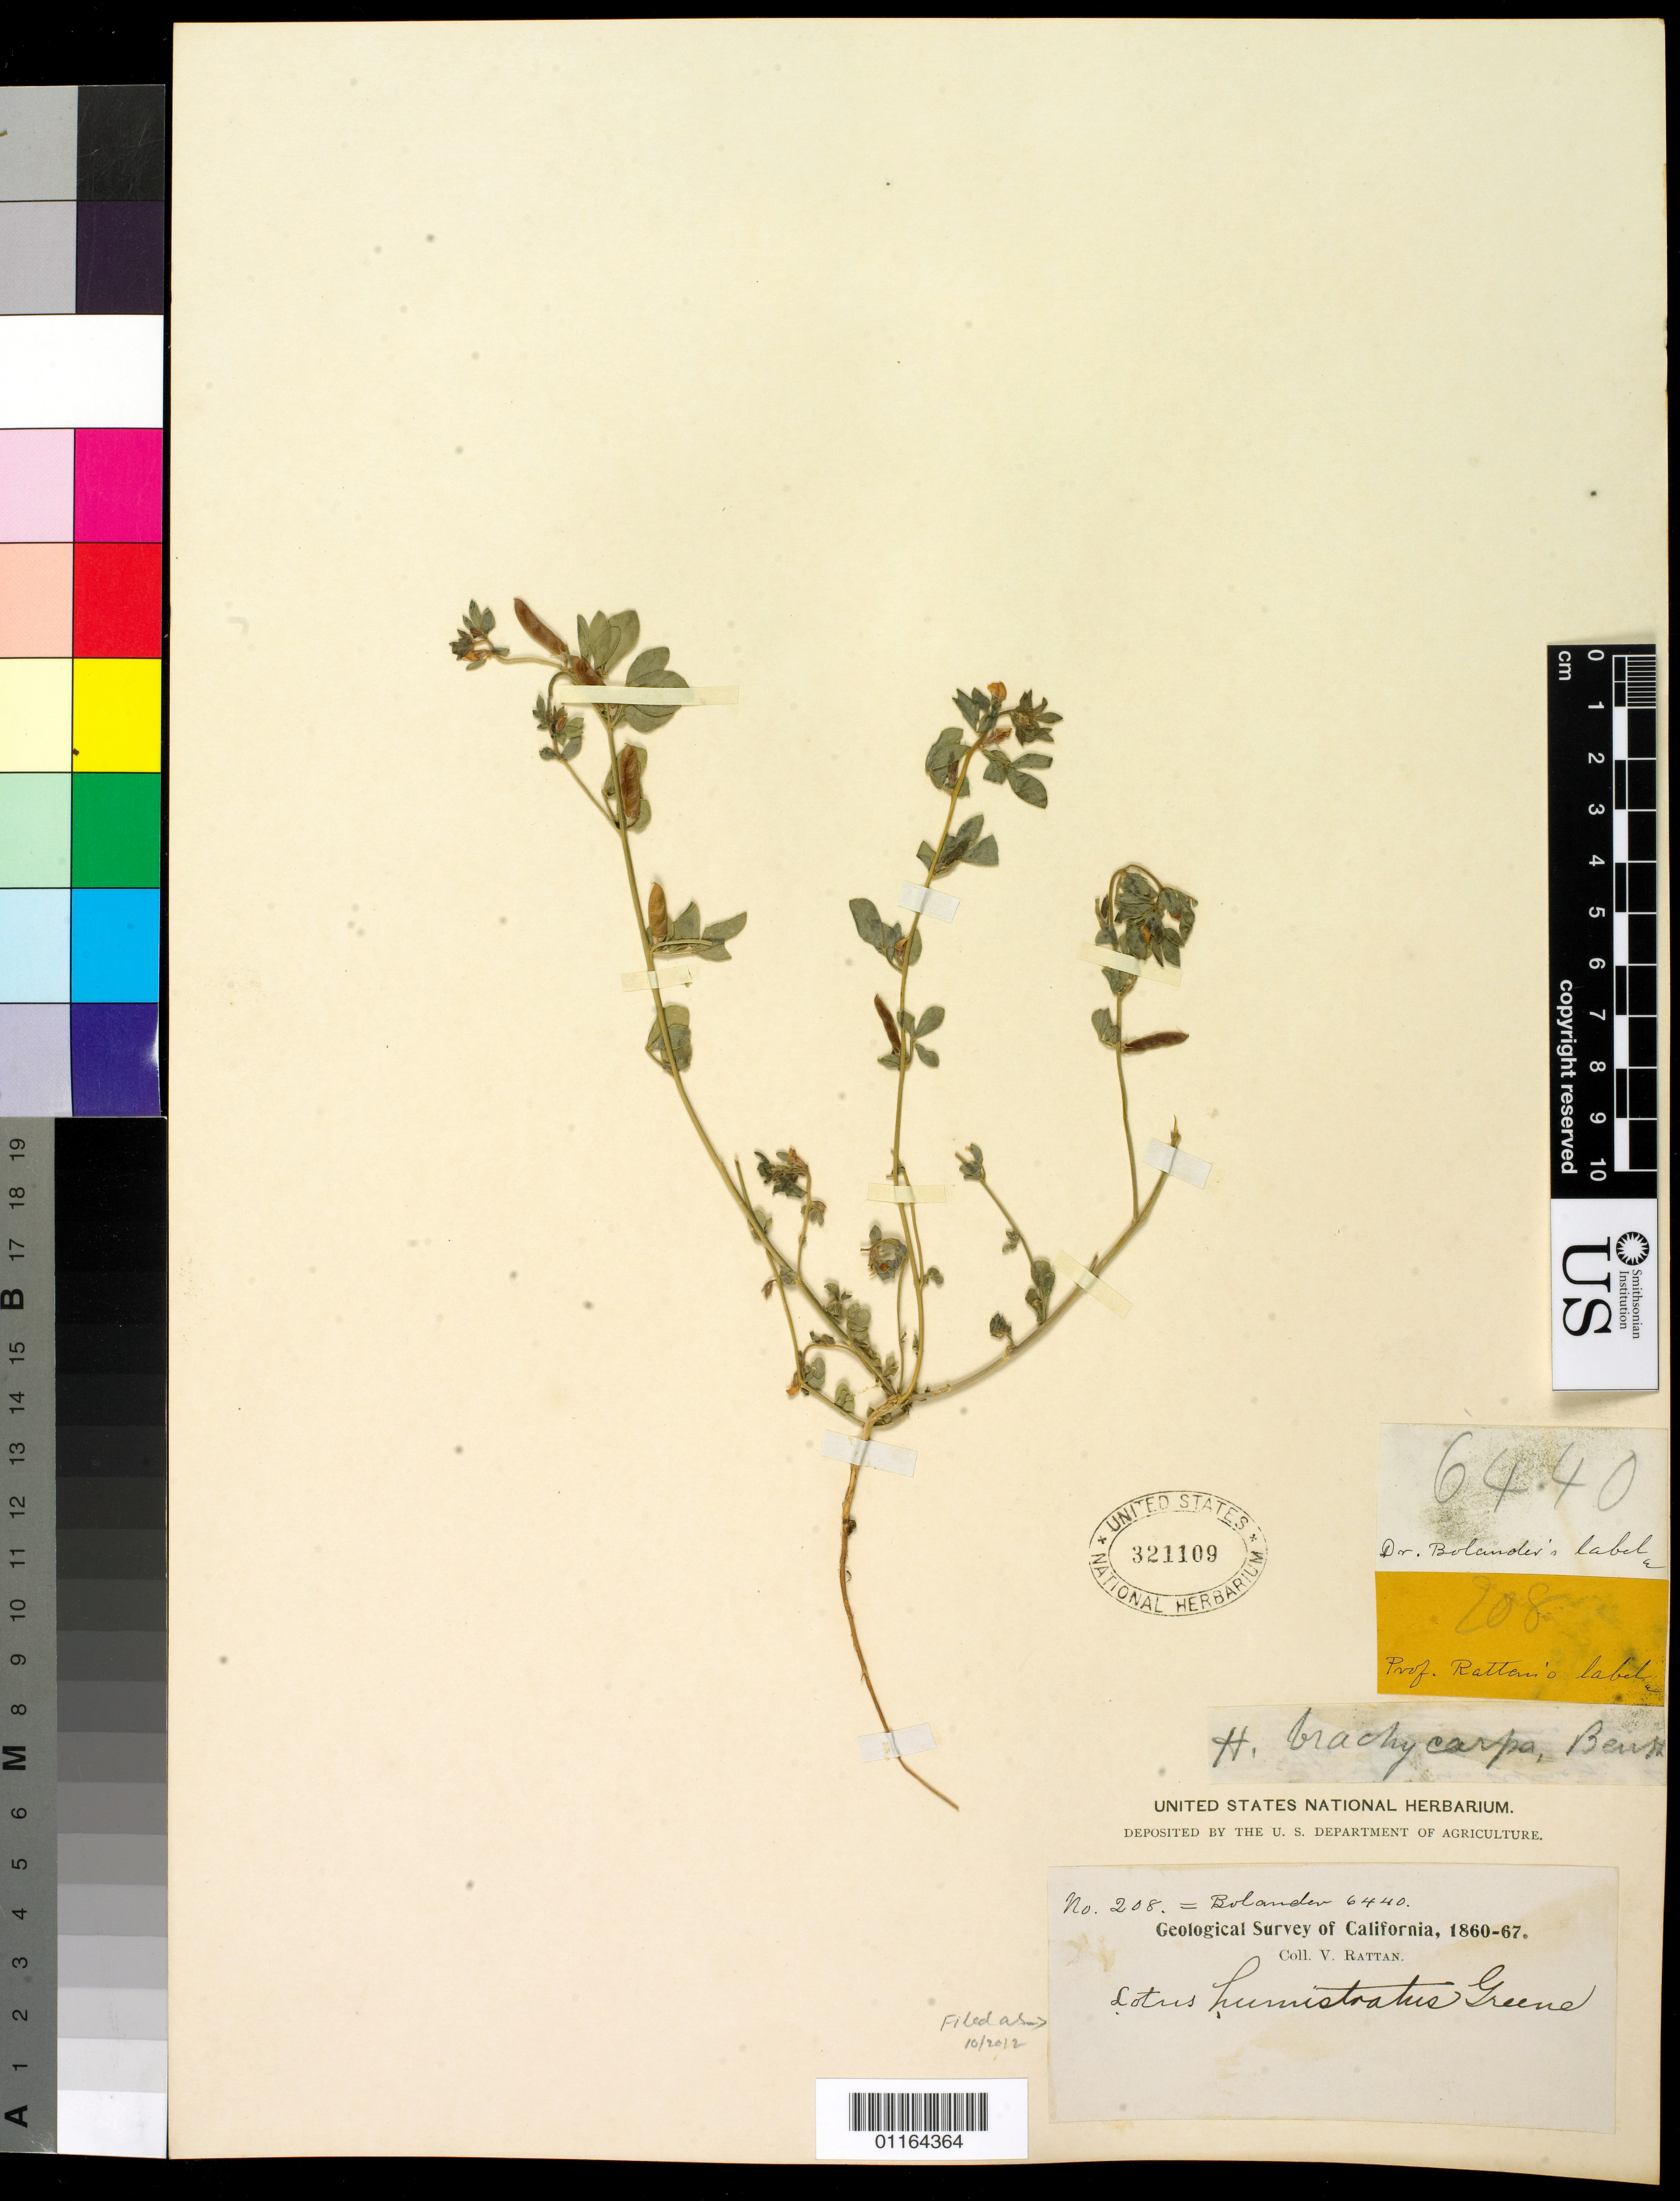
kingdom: Plantae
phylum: Tracheophyta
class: Magnoliopsida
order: Fabales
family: Fabaceae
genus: Acmispon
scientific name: Acmispon brachycarpus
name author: (Benth.) D.D. Sokoloff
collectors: V. Rattan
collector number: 208=Bolander 6440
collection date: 1860/1867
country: United States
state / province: California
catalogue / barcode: US 321109